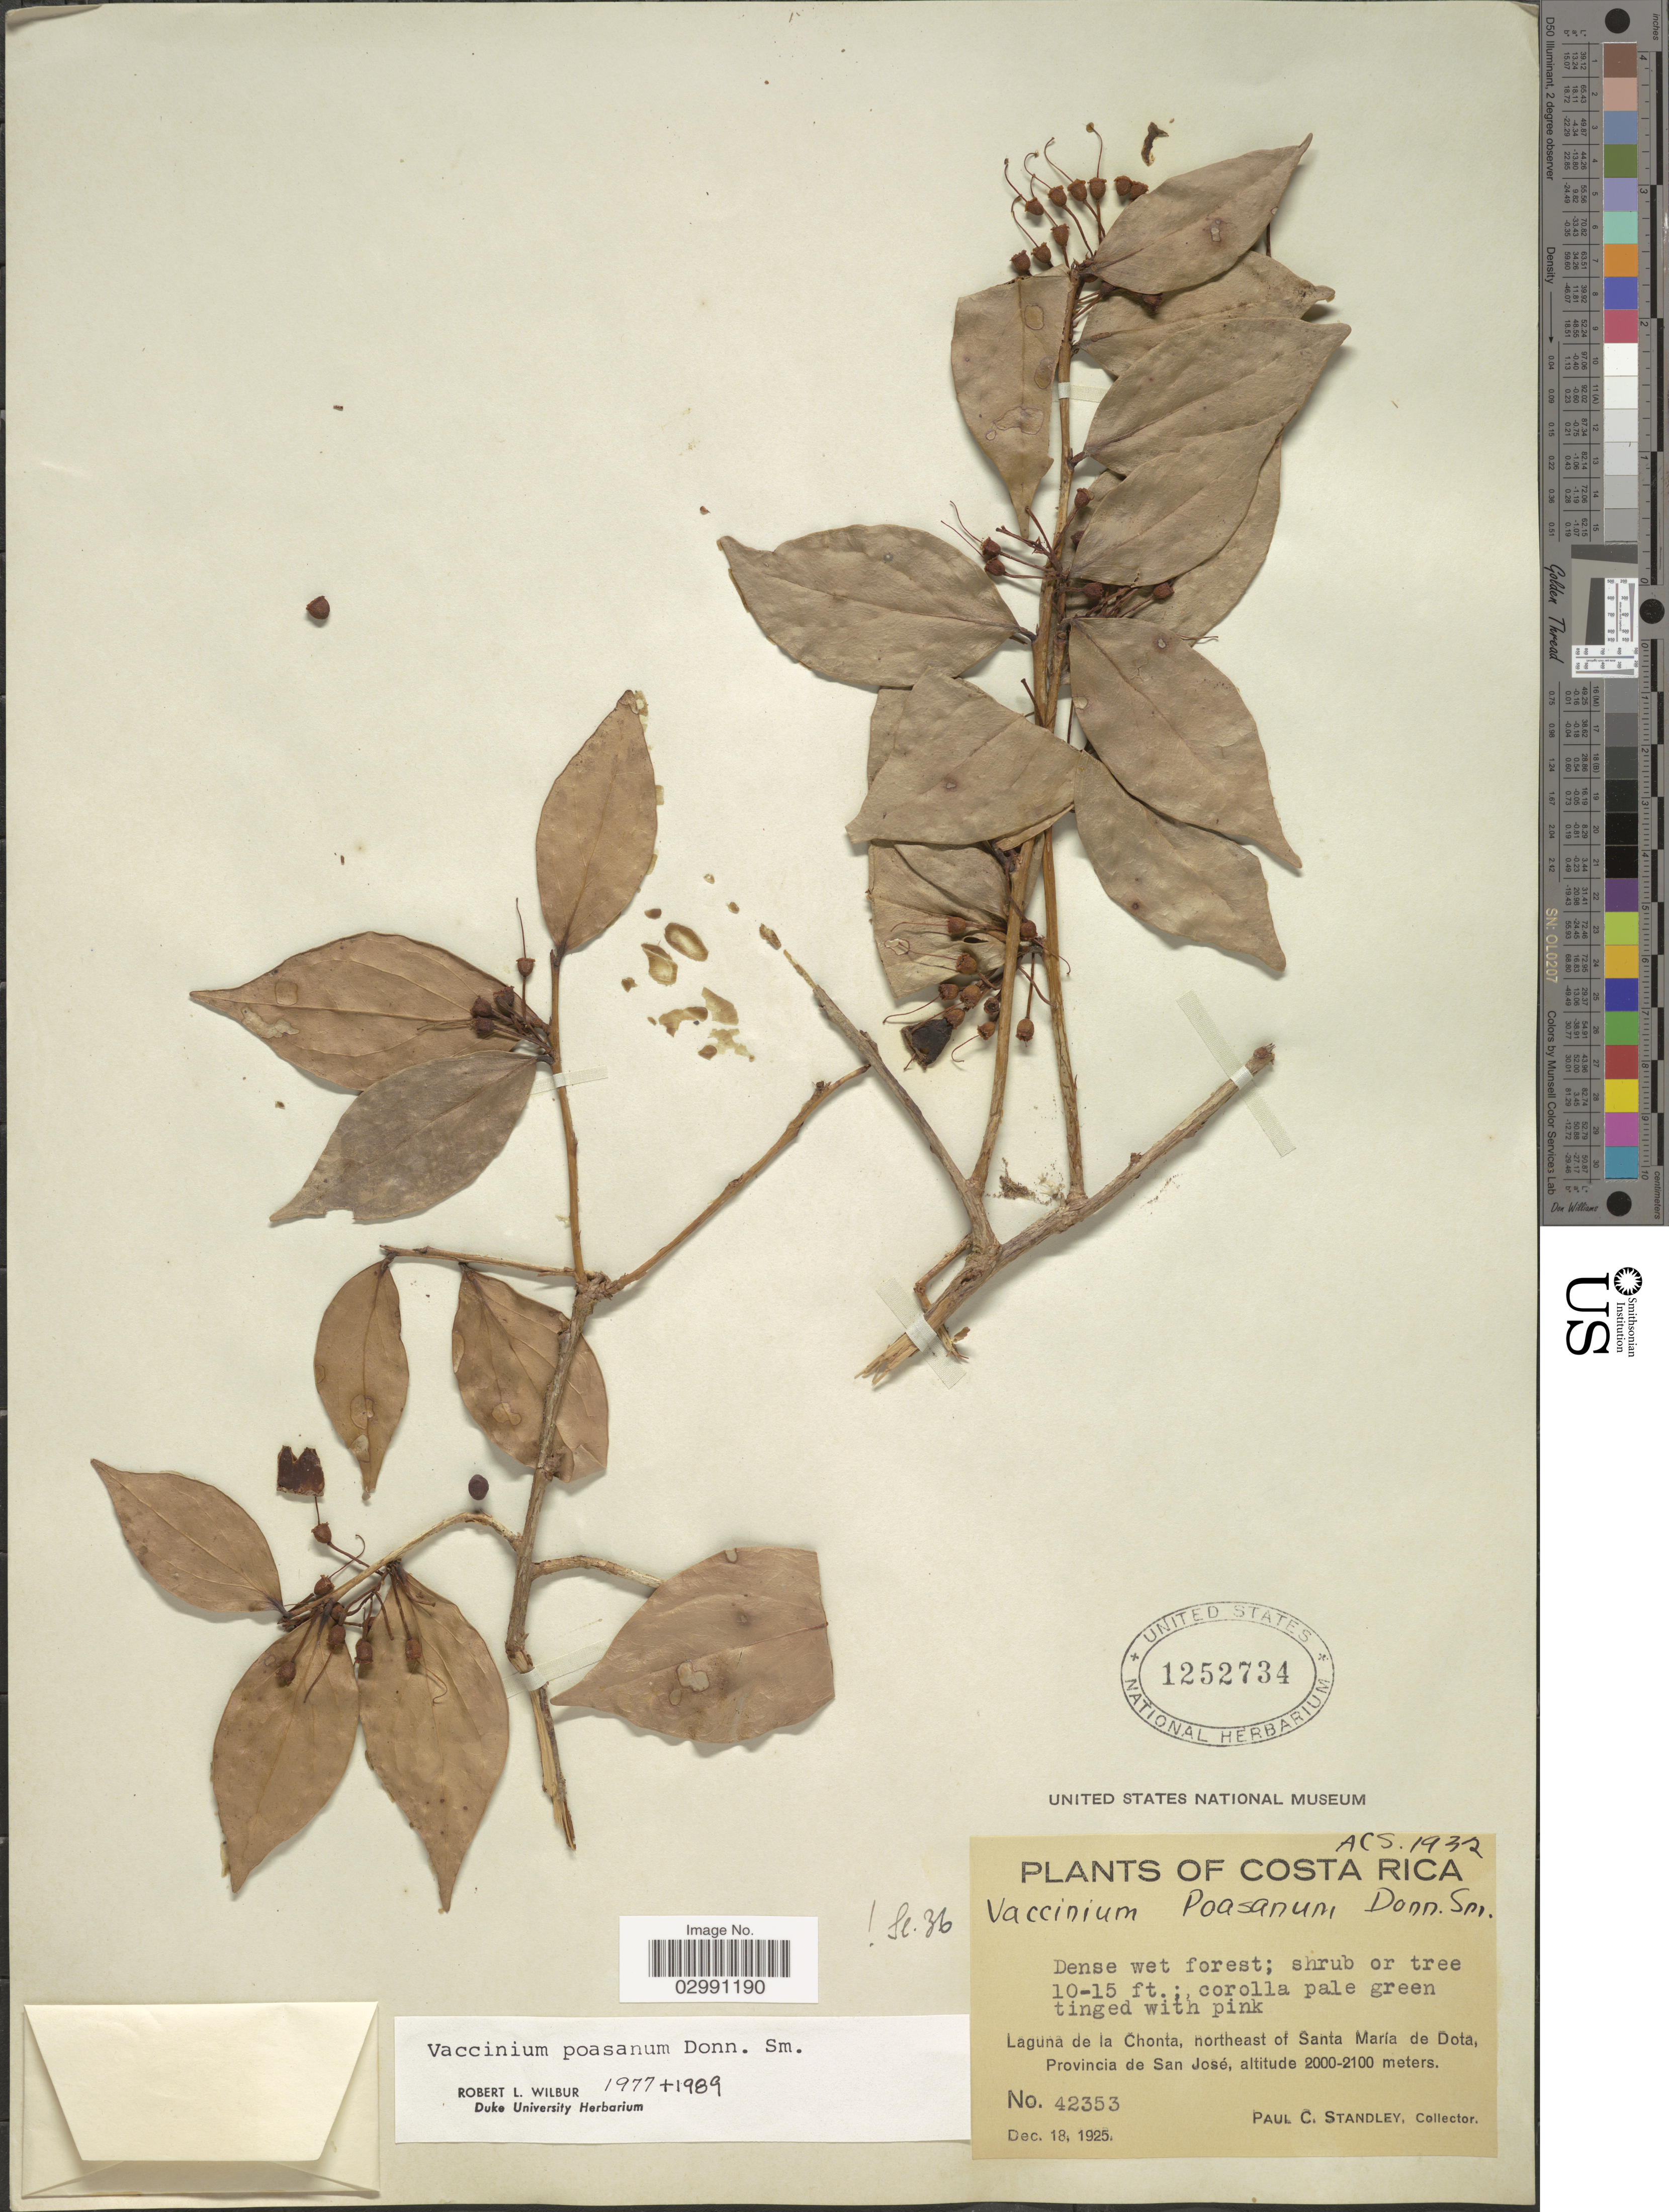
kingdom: Plantae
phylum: Tracheophyta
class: Magnoliopsida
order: Ericales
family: Ericaceae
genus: Vaccinium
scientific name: Vaccinium poasanum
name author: Donn. Sm.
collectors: P. C. Standley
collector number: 42353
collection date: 1925-12-18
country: Costa Rica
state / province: San José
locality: Laguna de la Chonta, northeast of Santa María de Dota.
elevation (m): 2000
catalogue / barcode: US 1252734